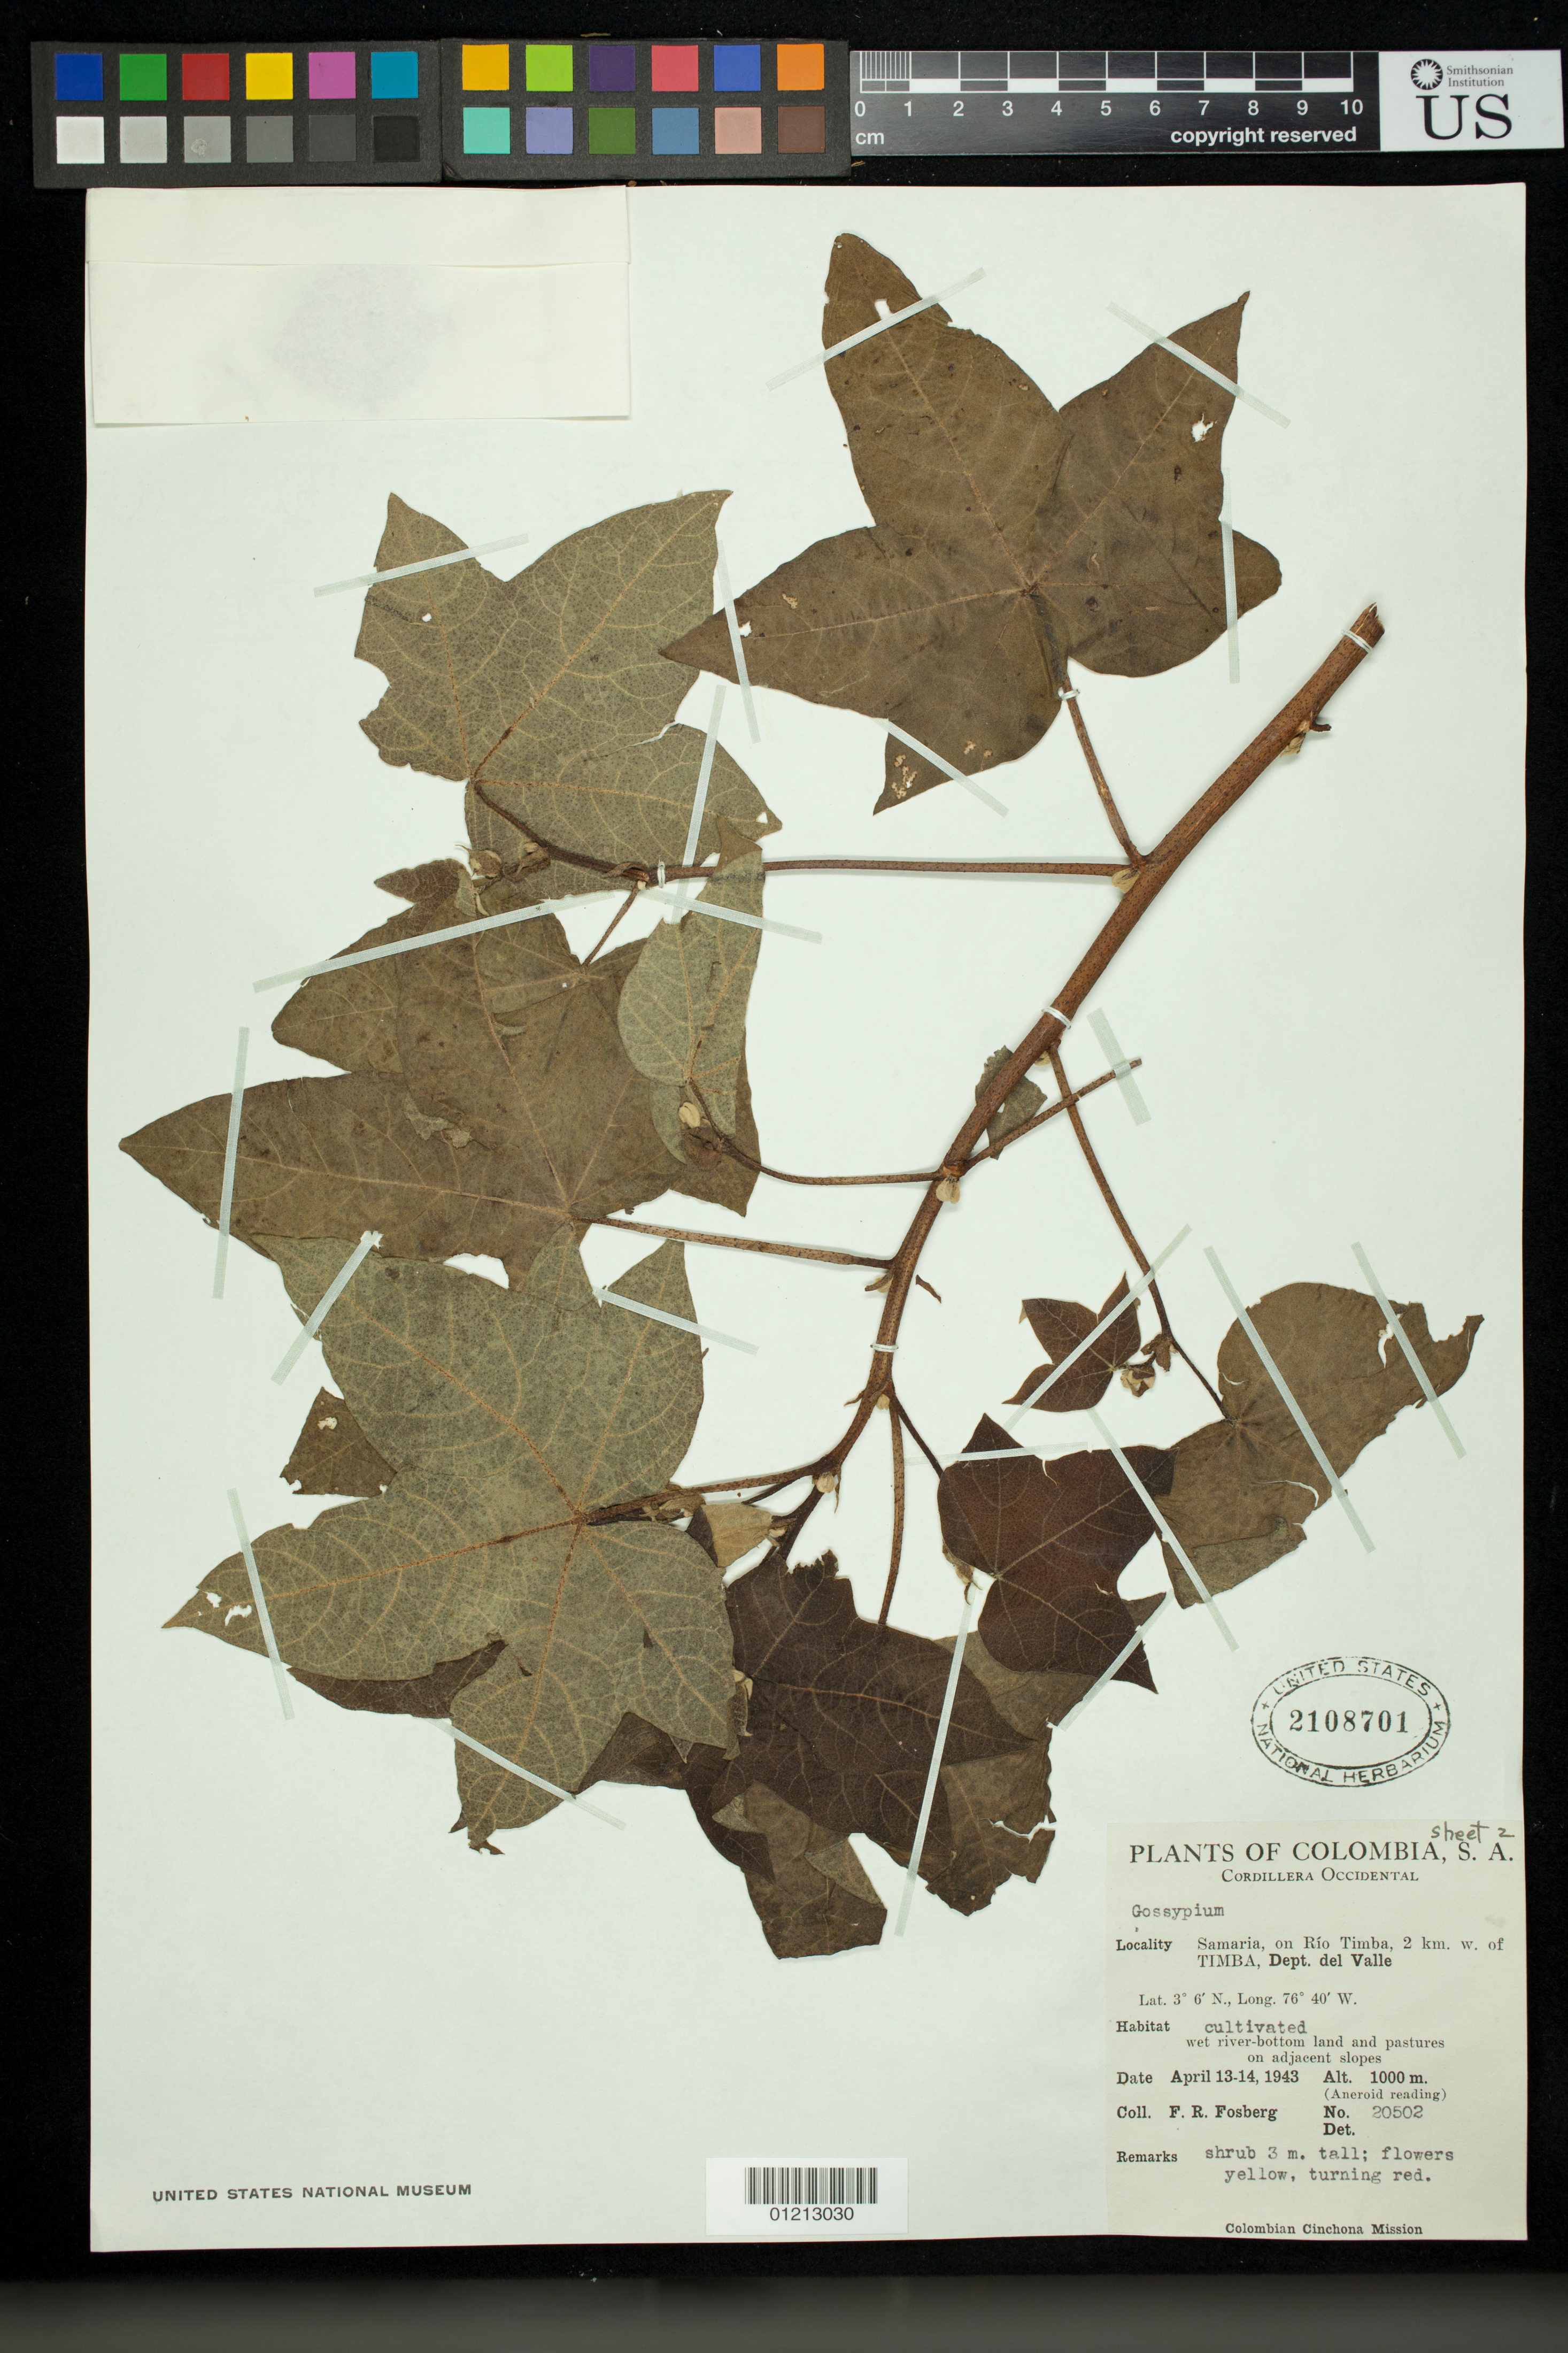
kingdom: Plantae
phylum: Tracheophyta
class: Magnoliopsida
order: Malvales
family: Malvaceae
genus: Gossypium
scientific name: Gossypium peruvianum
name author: Cav.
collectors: F. R. Fosberg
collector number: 20502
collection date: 1943-04-13/1943-04-14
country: Colombia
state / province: Valle del Cauca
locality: Samaria, on Rio Timba, 2 km W of Timba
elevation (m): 1000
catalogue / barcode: US 2108701